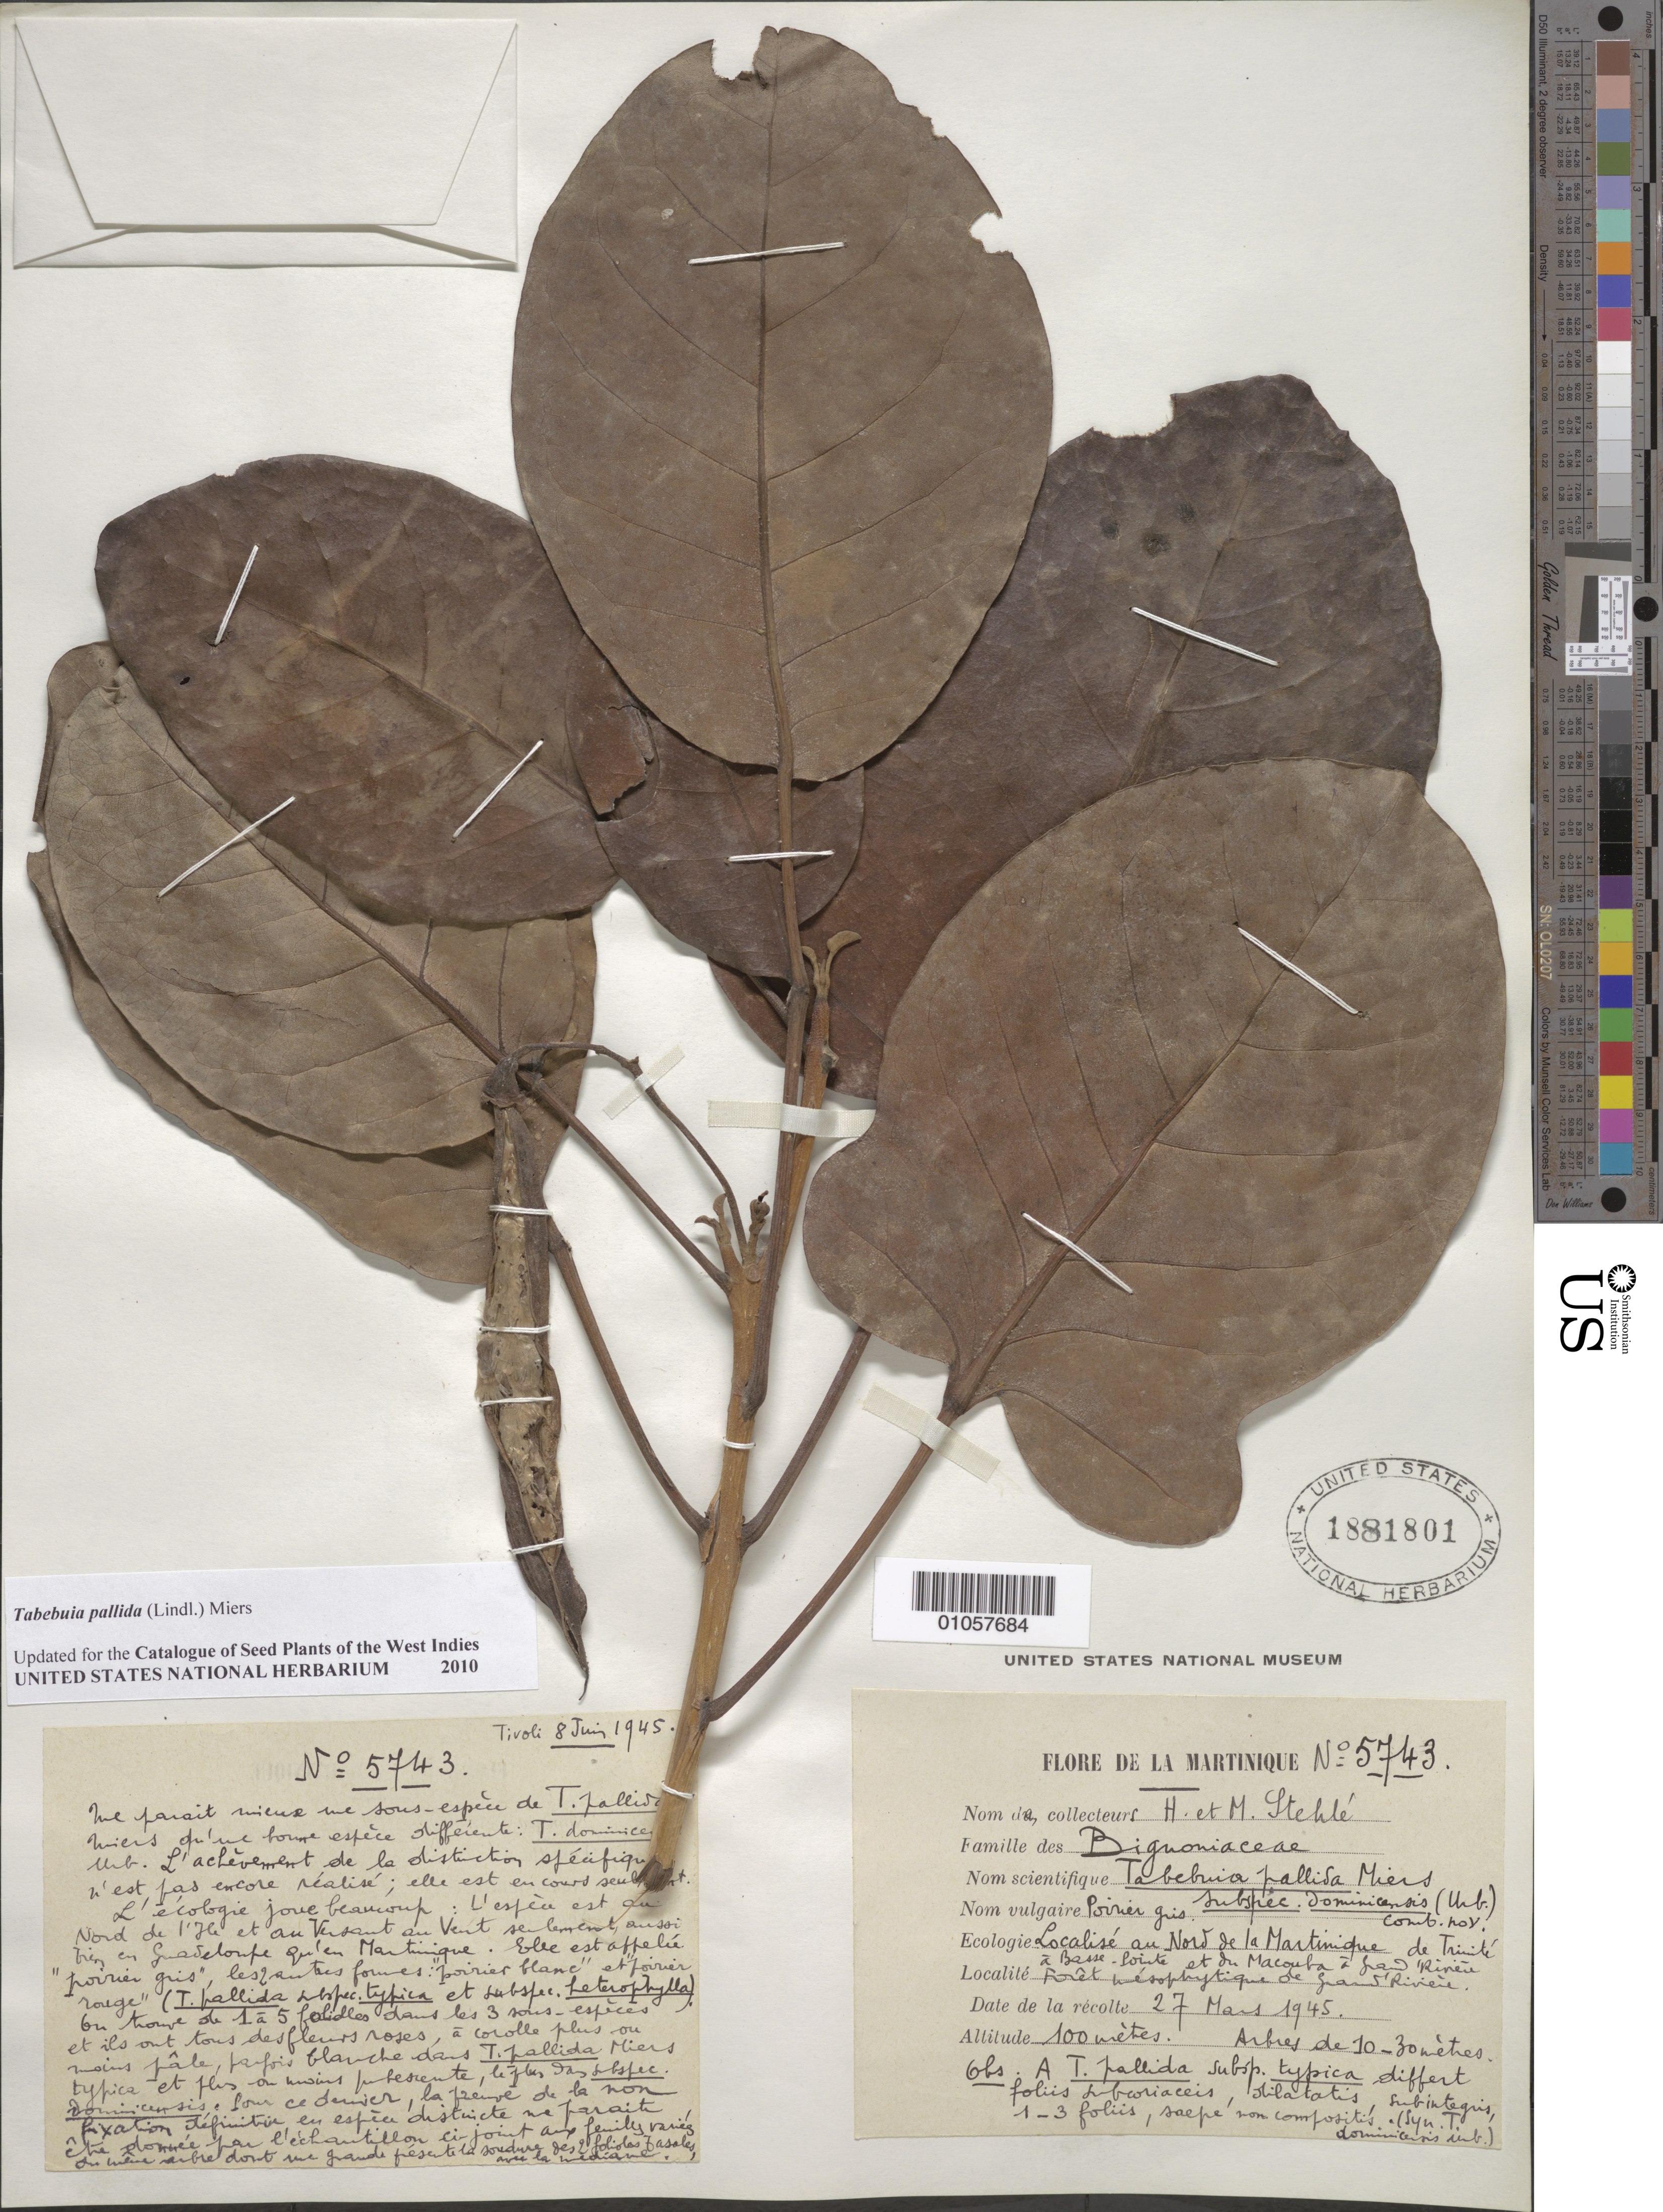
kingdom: Plantae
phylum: Tracheophyta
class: Magnoliopsida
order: Lamiales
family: Bignoniaceae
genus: Tabebuia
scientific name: Tabebuia pallida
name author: (Lindl.) Miers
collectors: H. Stehlé & M. Stehlé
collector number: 5743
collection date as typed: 27 Mar 1945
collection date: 1945-03-27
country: Martinique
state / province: La Trinité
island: Martinique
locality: Nord de la Martinique de Trinité à Basse-Pointe et du Macouba à Grand Riviére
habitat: Forêt mésophytiques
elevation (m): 100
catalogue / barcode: US 1881801